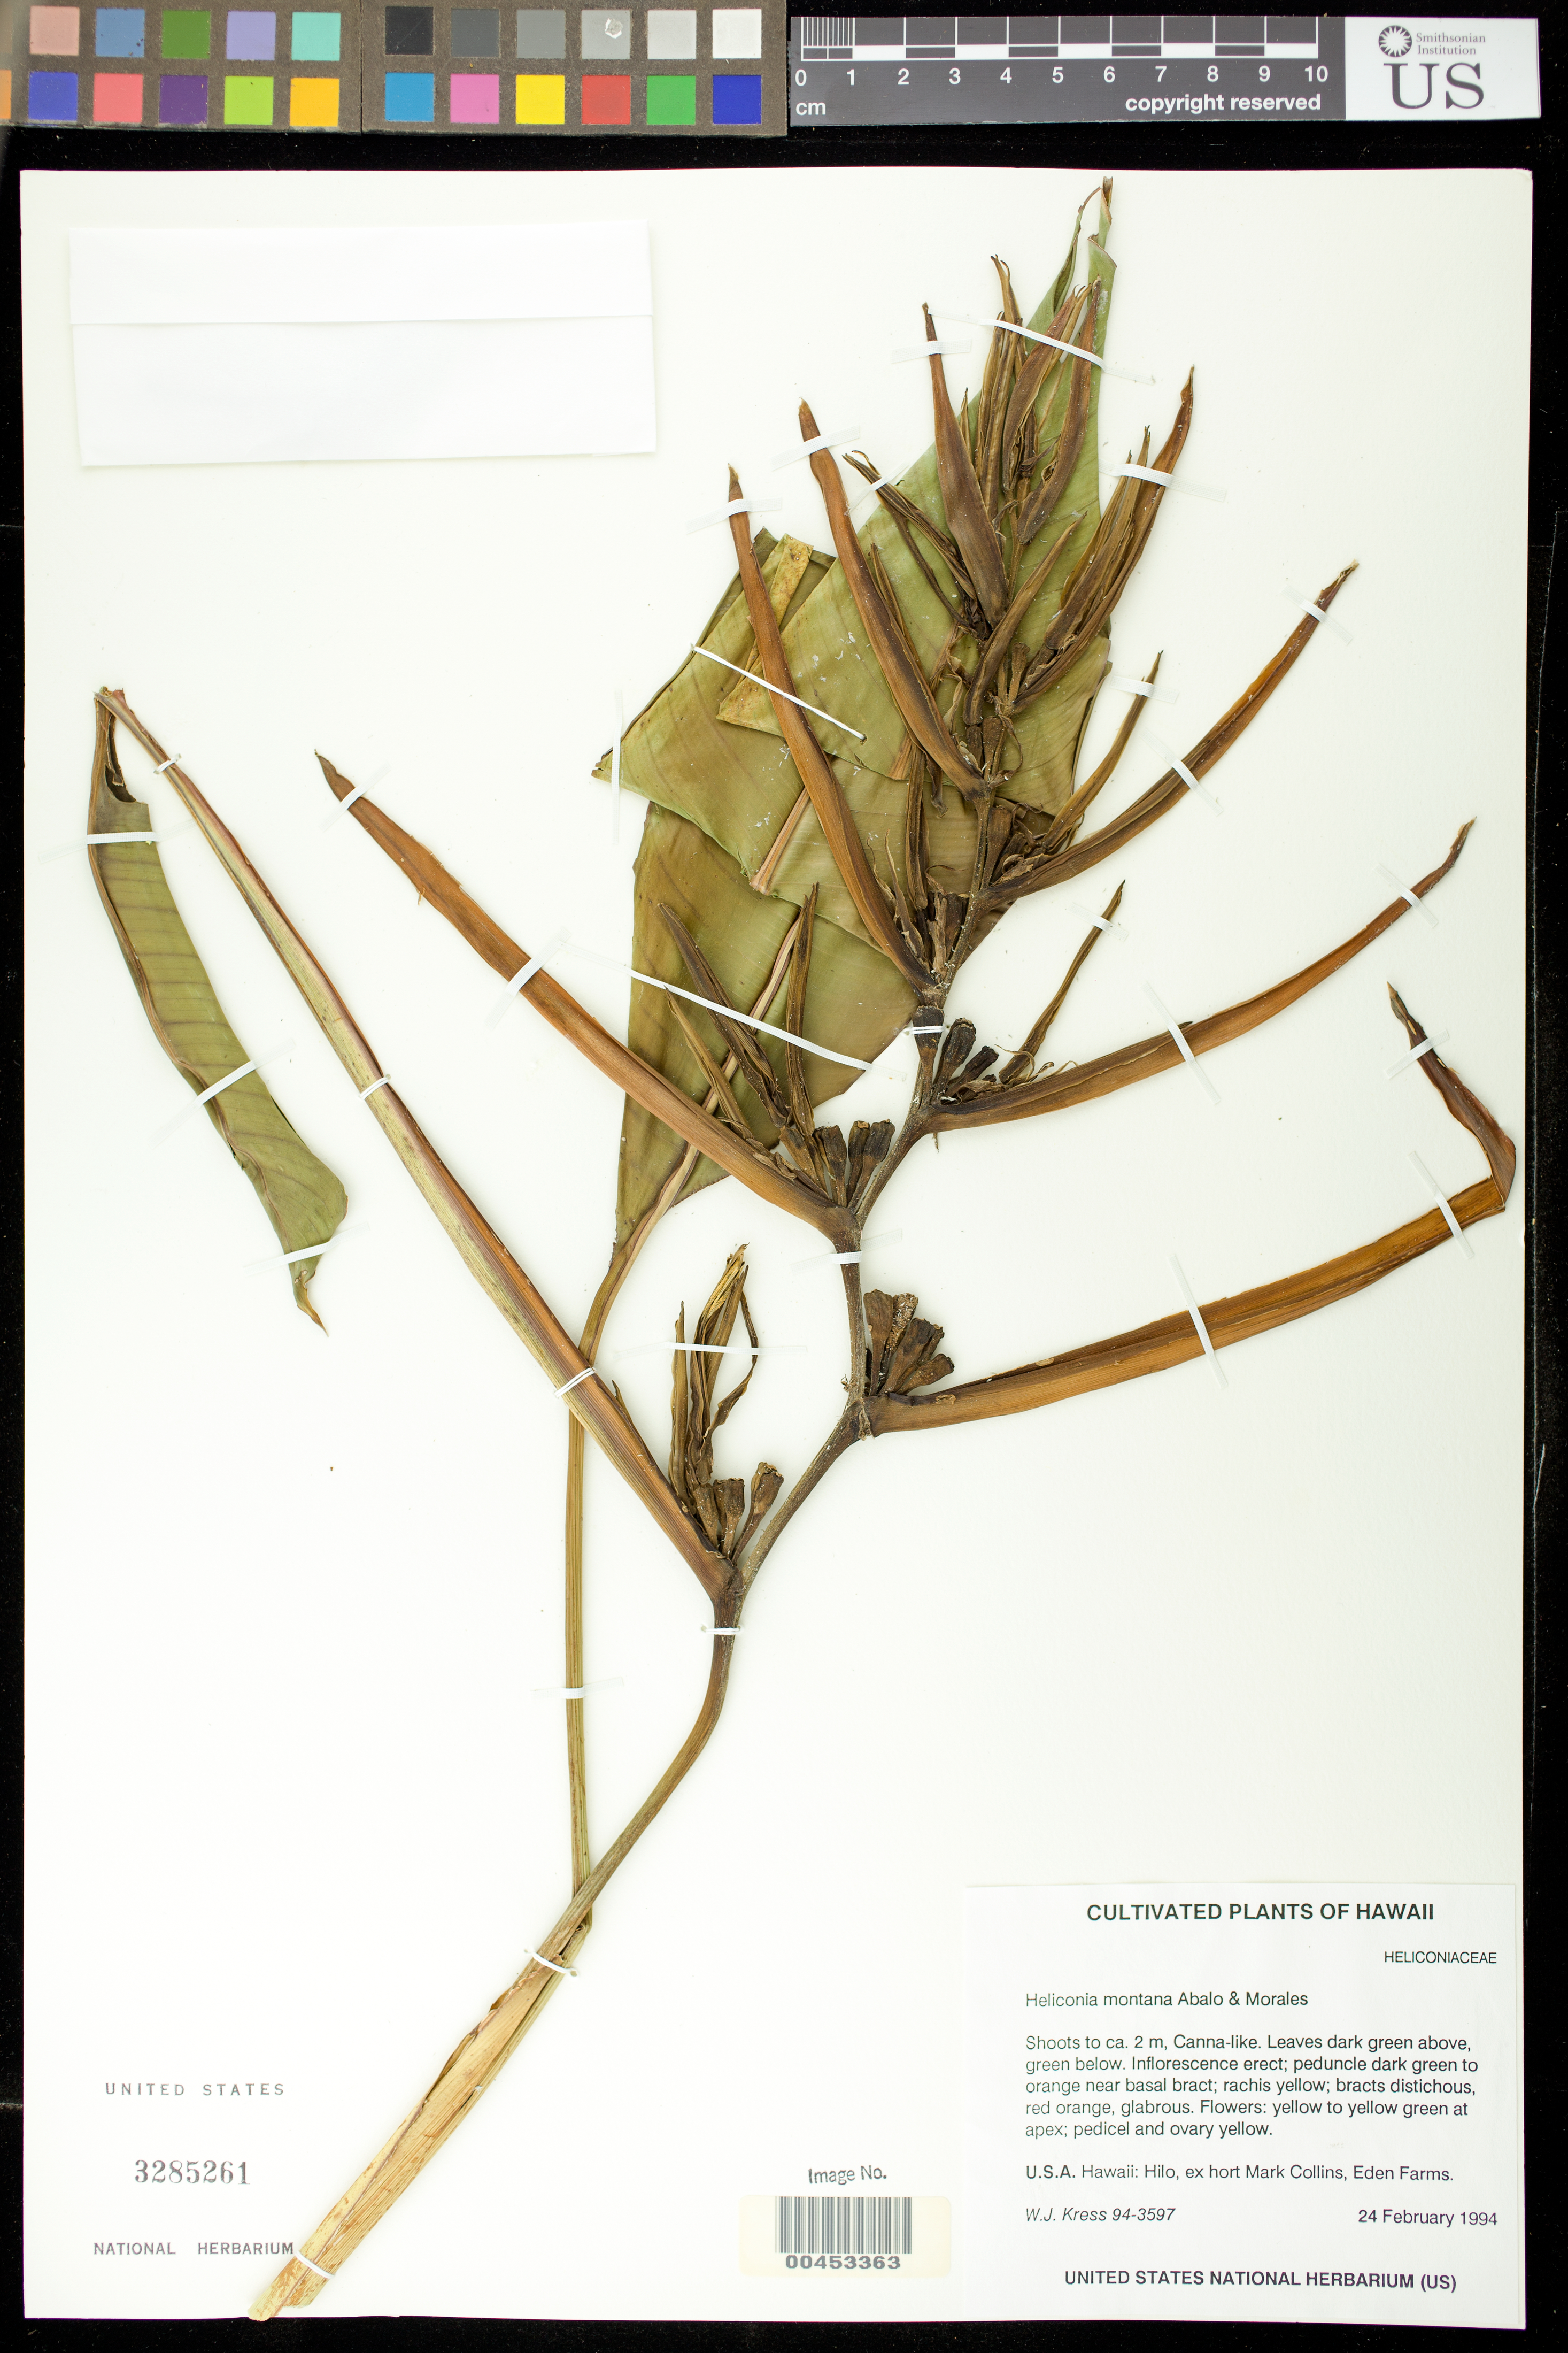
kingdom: Plantae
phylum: Tracheophyta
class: Liliopsida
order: Zingiberales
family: Heliconiaceae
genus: Heliconia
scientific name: Heliconia montana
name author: Abalo & G. Morales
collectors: W. J. Kress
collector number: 94-3597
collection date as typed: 24 Feb 1994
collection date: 1994-02-24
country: United States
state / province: Hawaii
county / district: Hawaii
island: Hawaii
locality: Hilo, ex hort Mark Collins, Eden Farms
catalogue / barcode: US 3285261